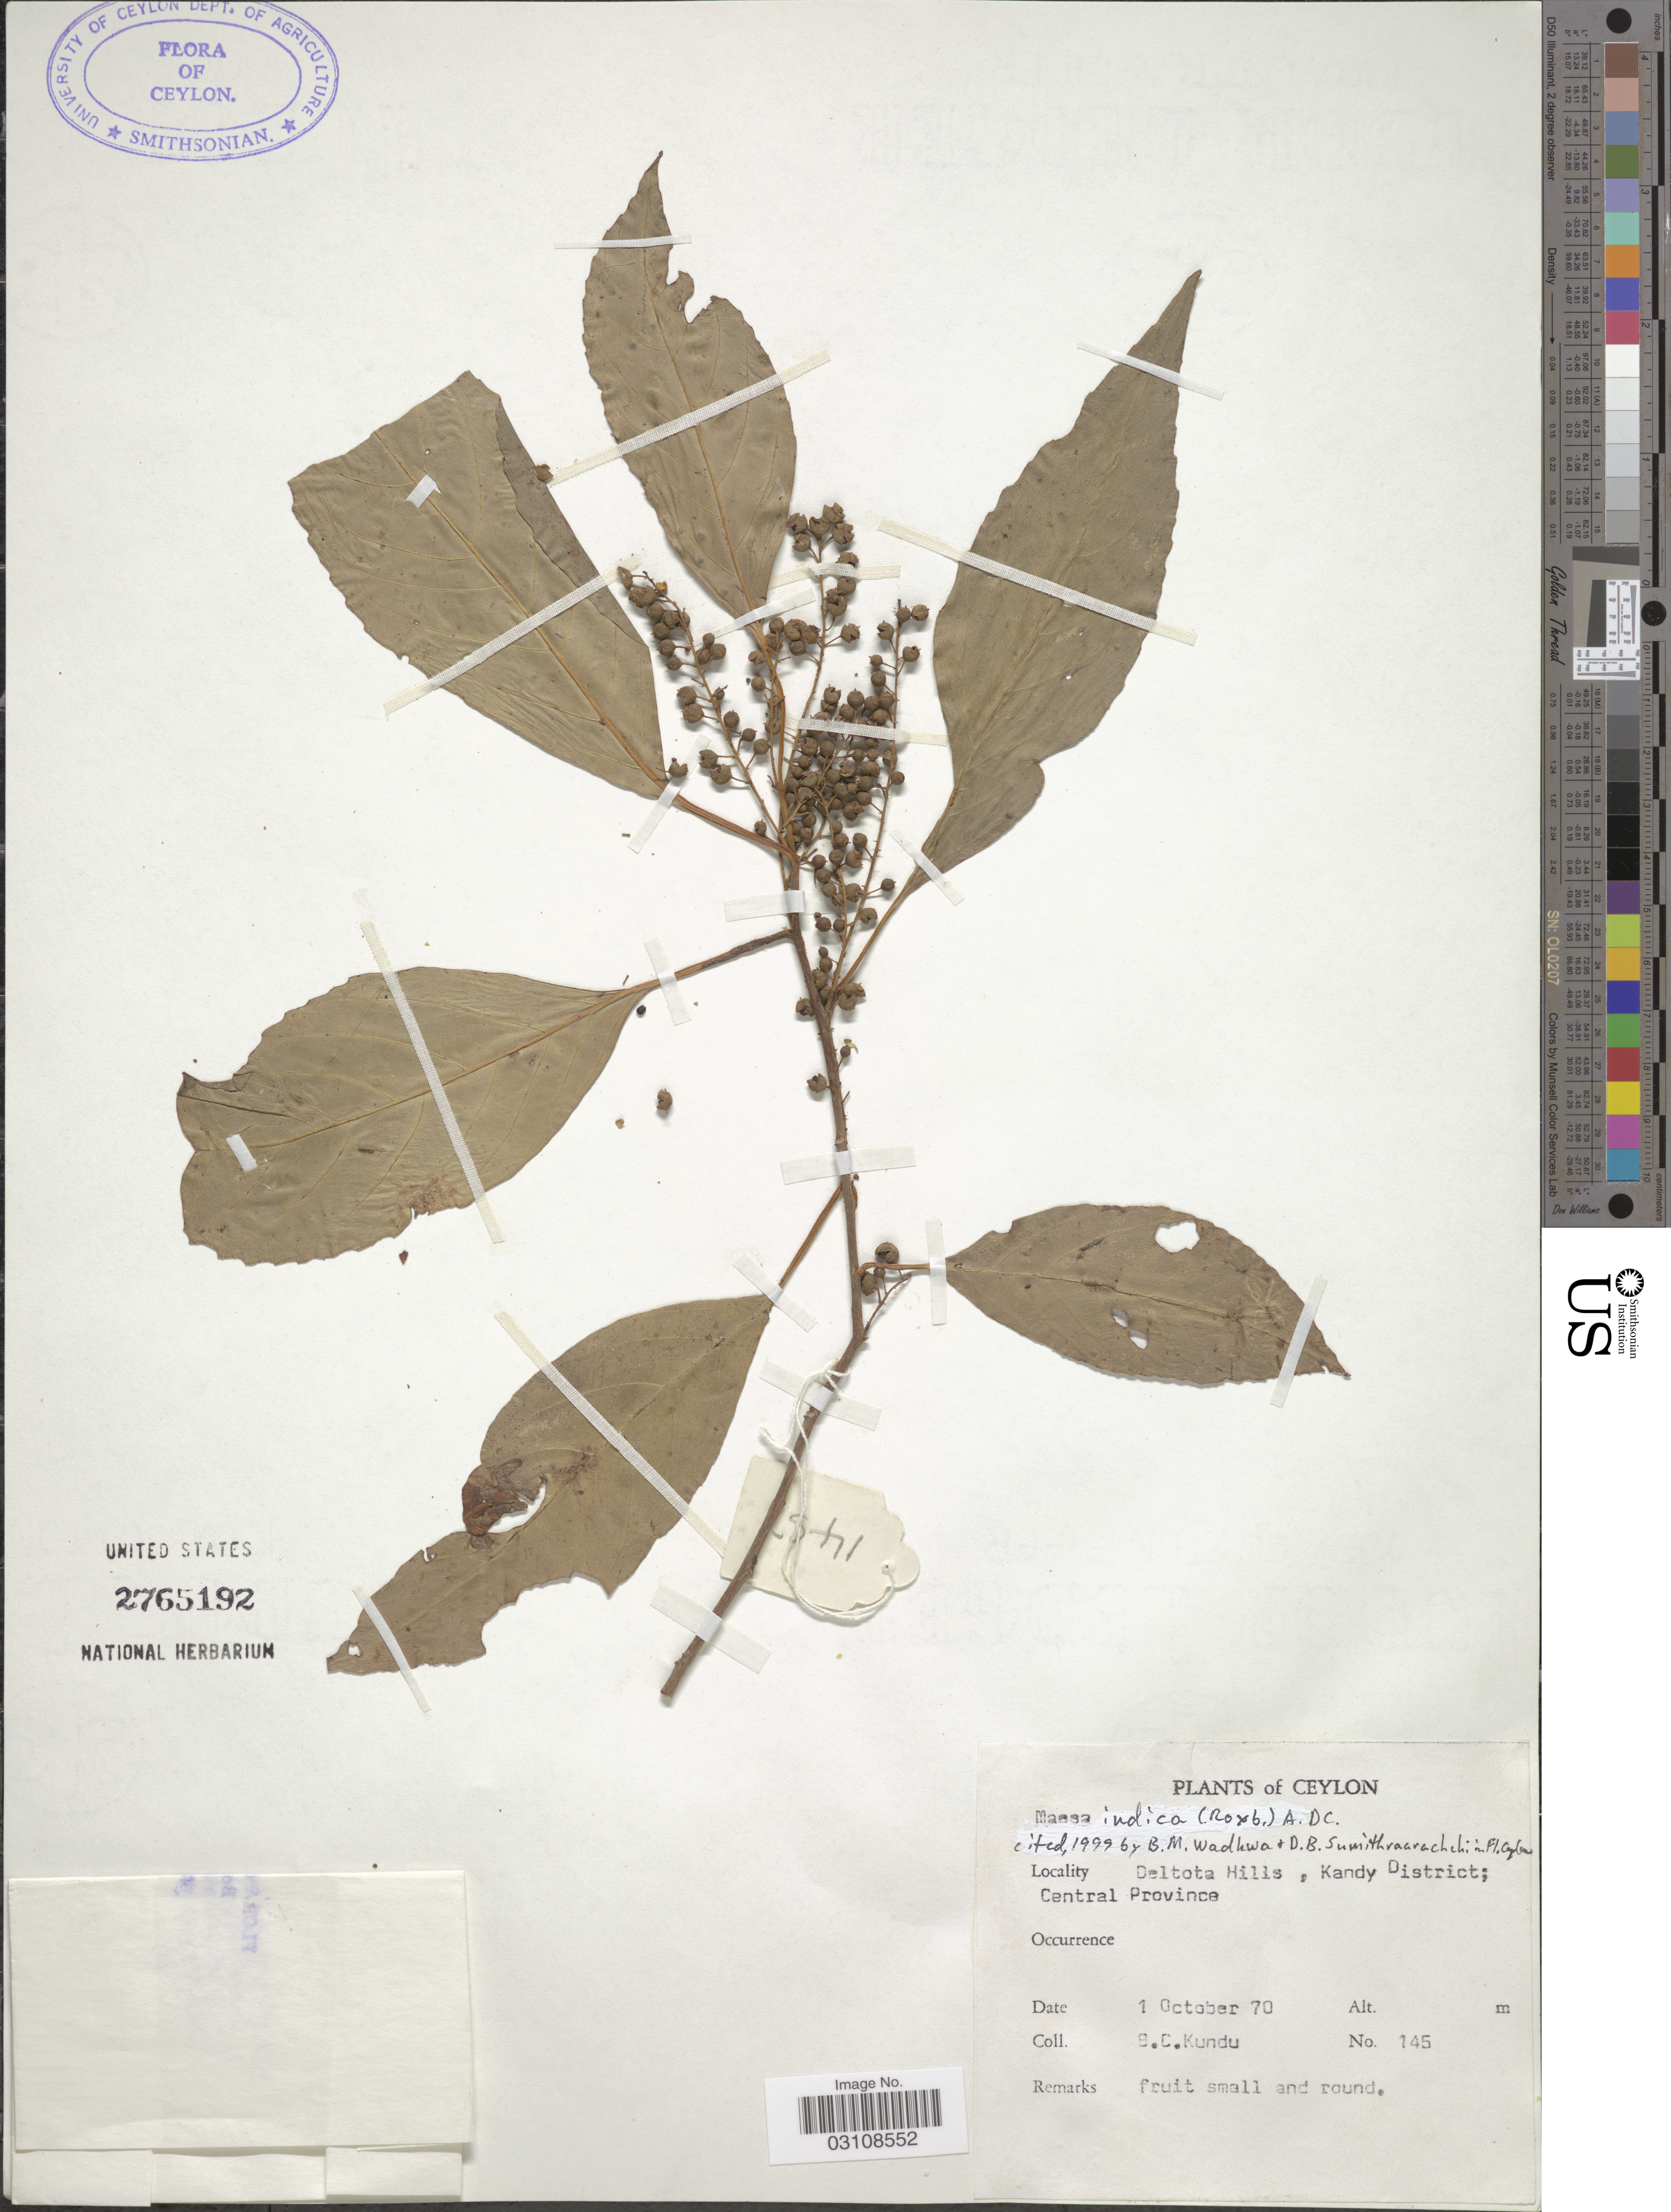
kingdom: Plantae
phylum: Tracheophyta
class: Magnoliopsida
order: Ericales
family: Primulaceae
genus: Maesa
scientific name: Maesa indica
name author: (Roxb.) A. DC.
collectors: B. C. Kundu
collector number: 145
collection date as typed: Transcribed d/m/y: 1/10/70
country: Sri Lanka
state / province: Central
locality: Ceylon. Deltota Hills, Kandy District.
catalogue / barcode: US 2765192